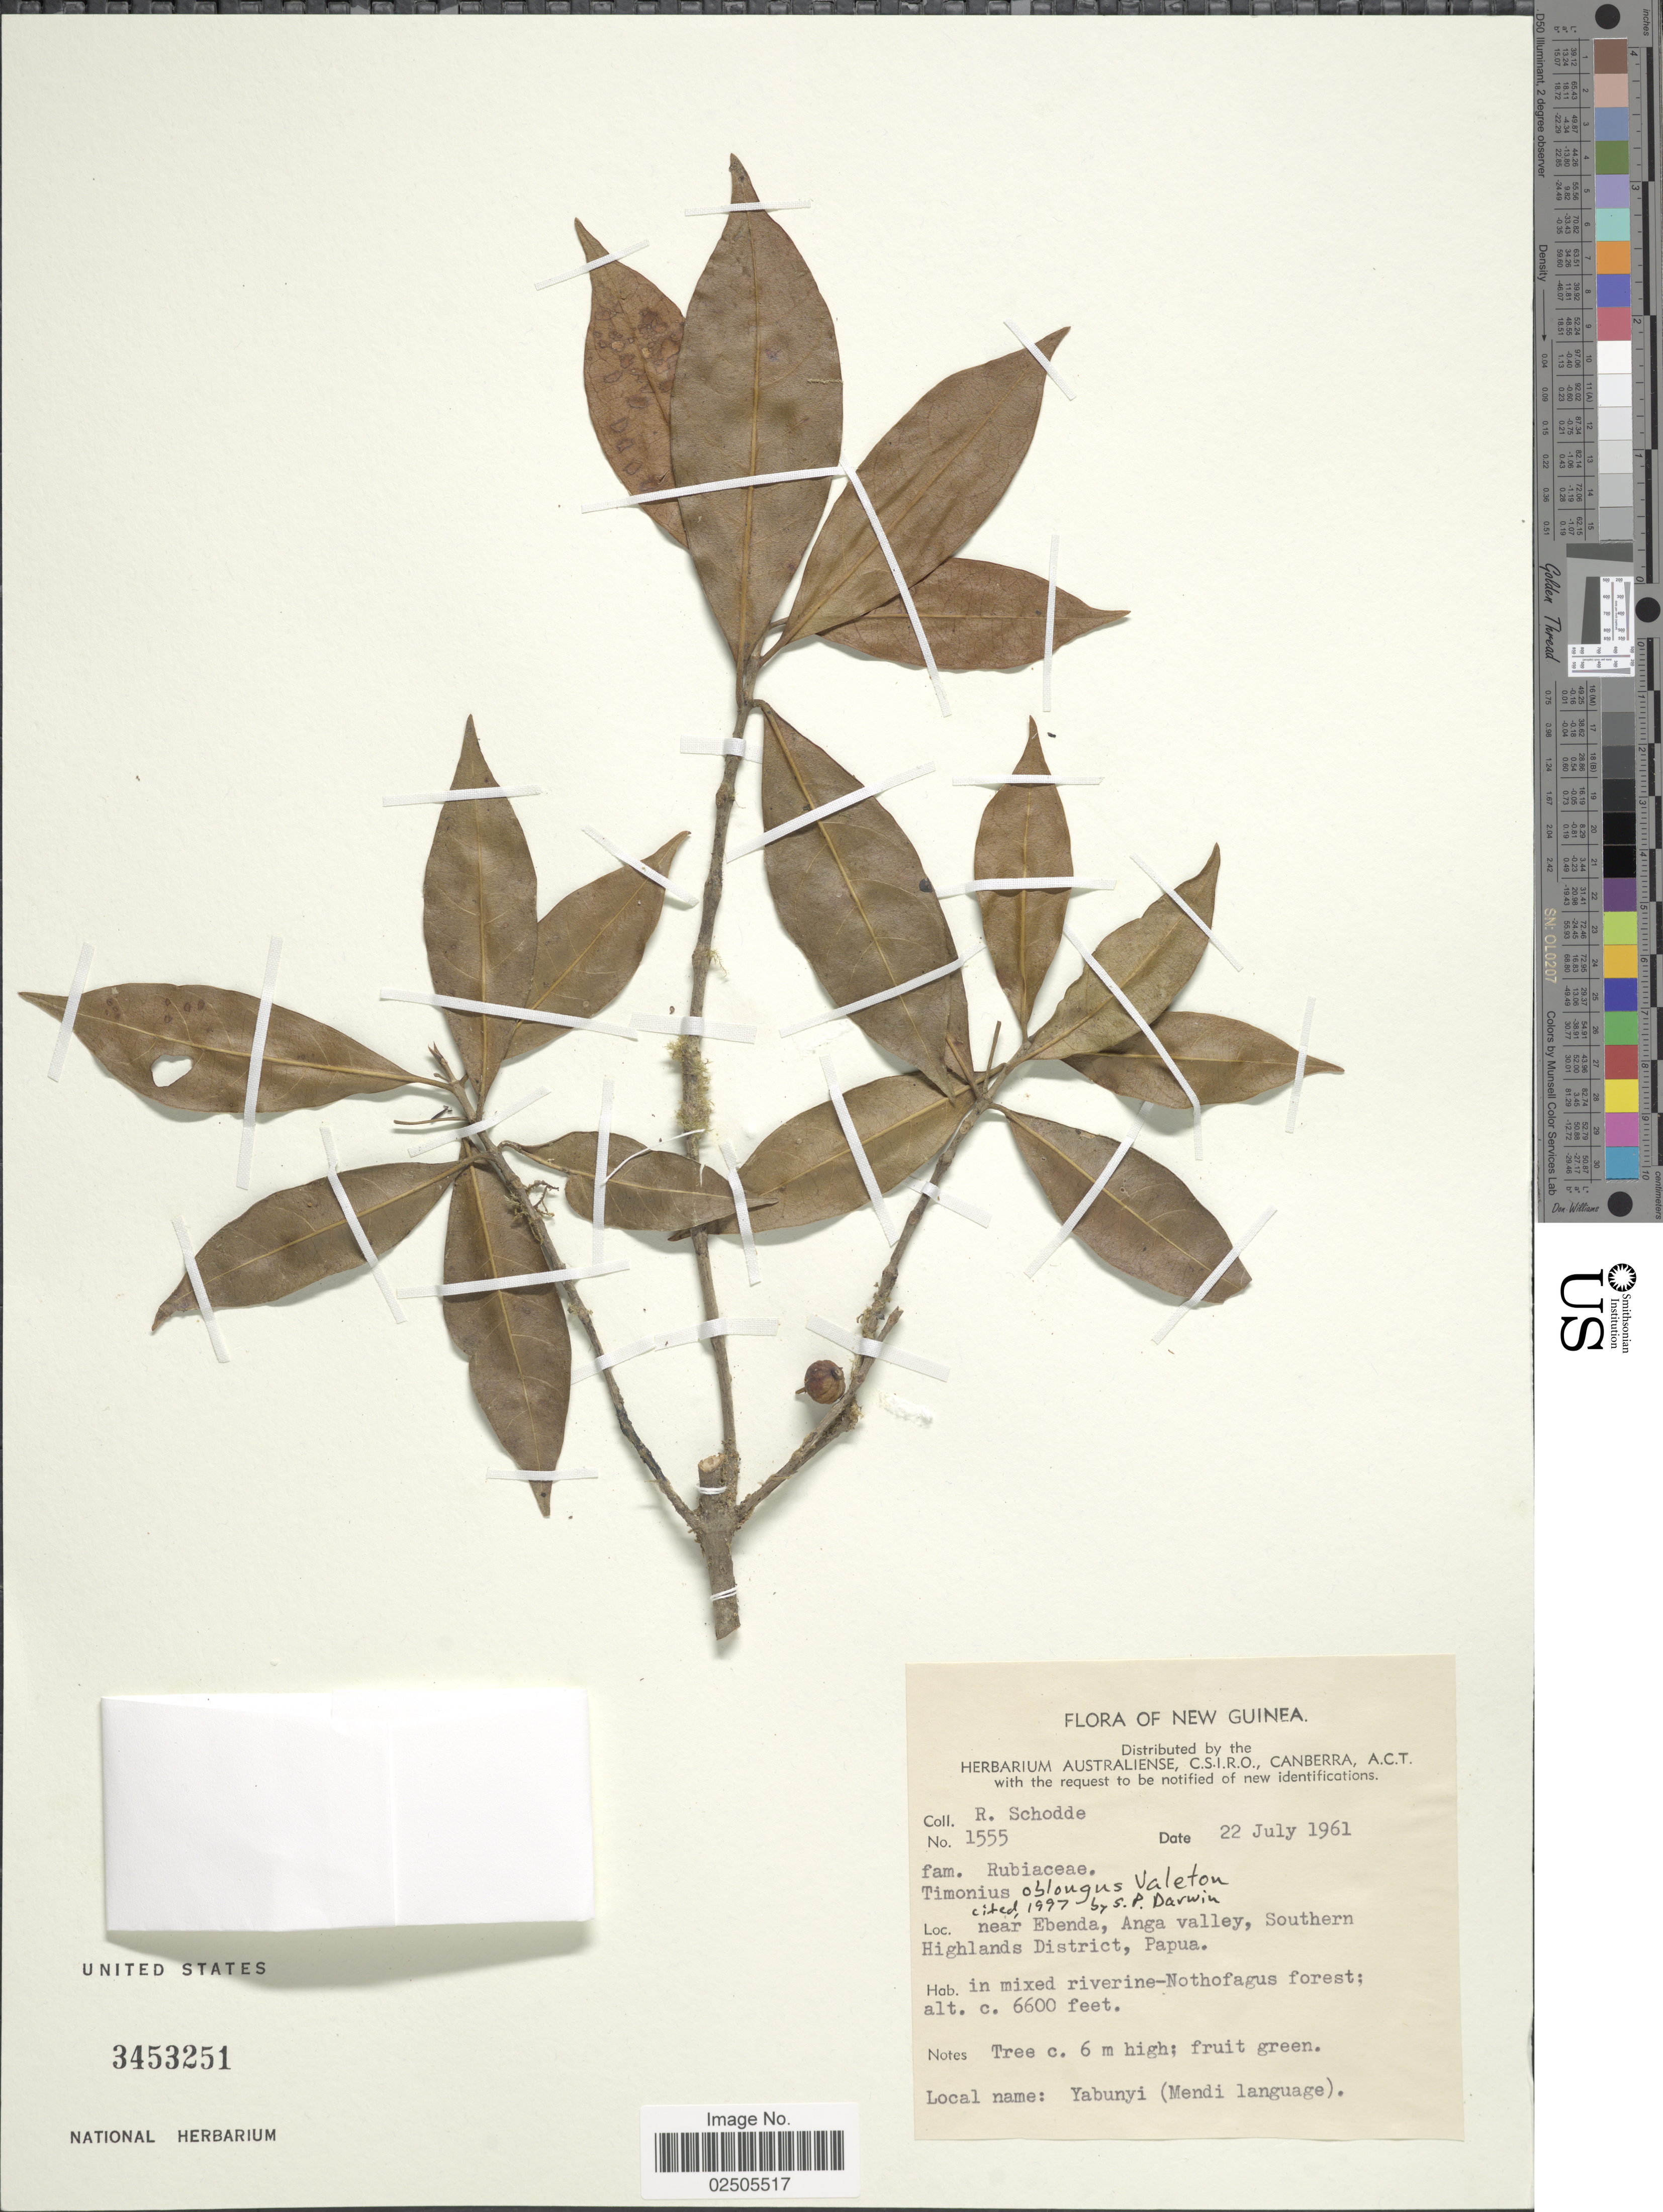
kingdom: Plantae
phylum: Tracheophyta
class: Magnoliopsida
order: Gentianales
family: Rubiaceae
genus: Timonius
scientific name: Timonius oblongus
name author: Valeton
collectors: R. Schodde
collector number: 1555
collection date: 1961-07-22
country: Papua New Guinea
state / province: Southern Highlands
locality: New Guinea, Near Ebenda, Anga Valley, Southern Highlands District, Papua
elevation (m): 2012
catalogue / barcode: US 3453251